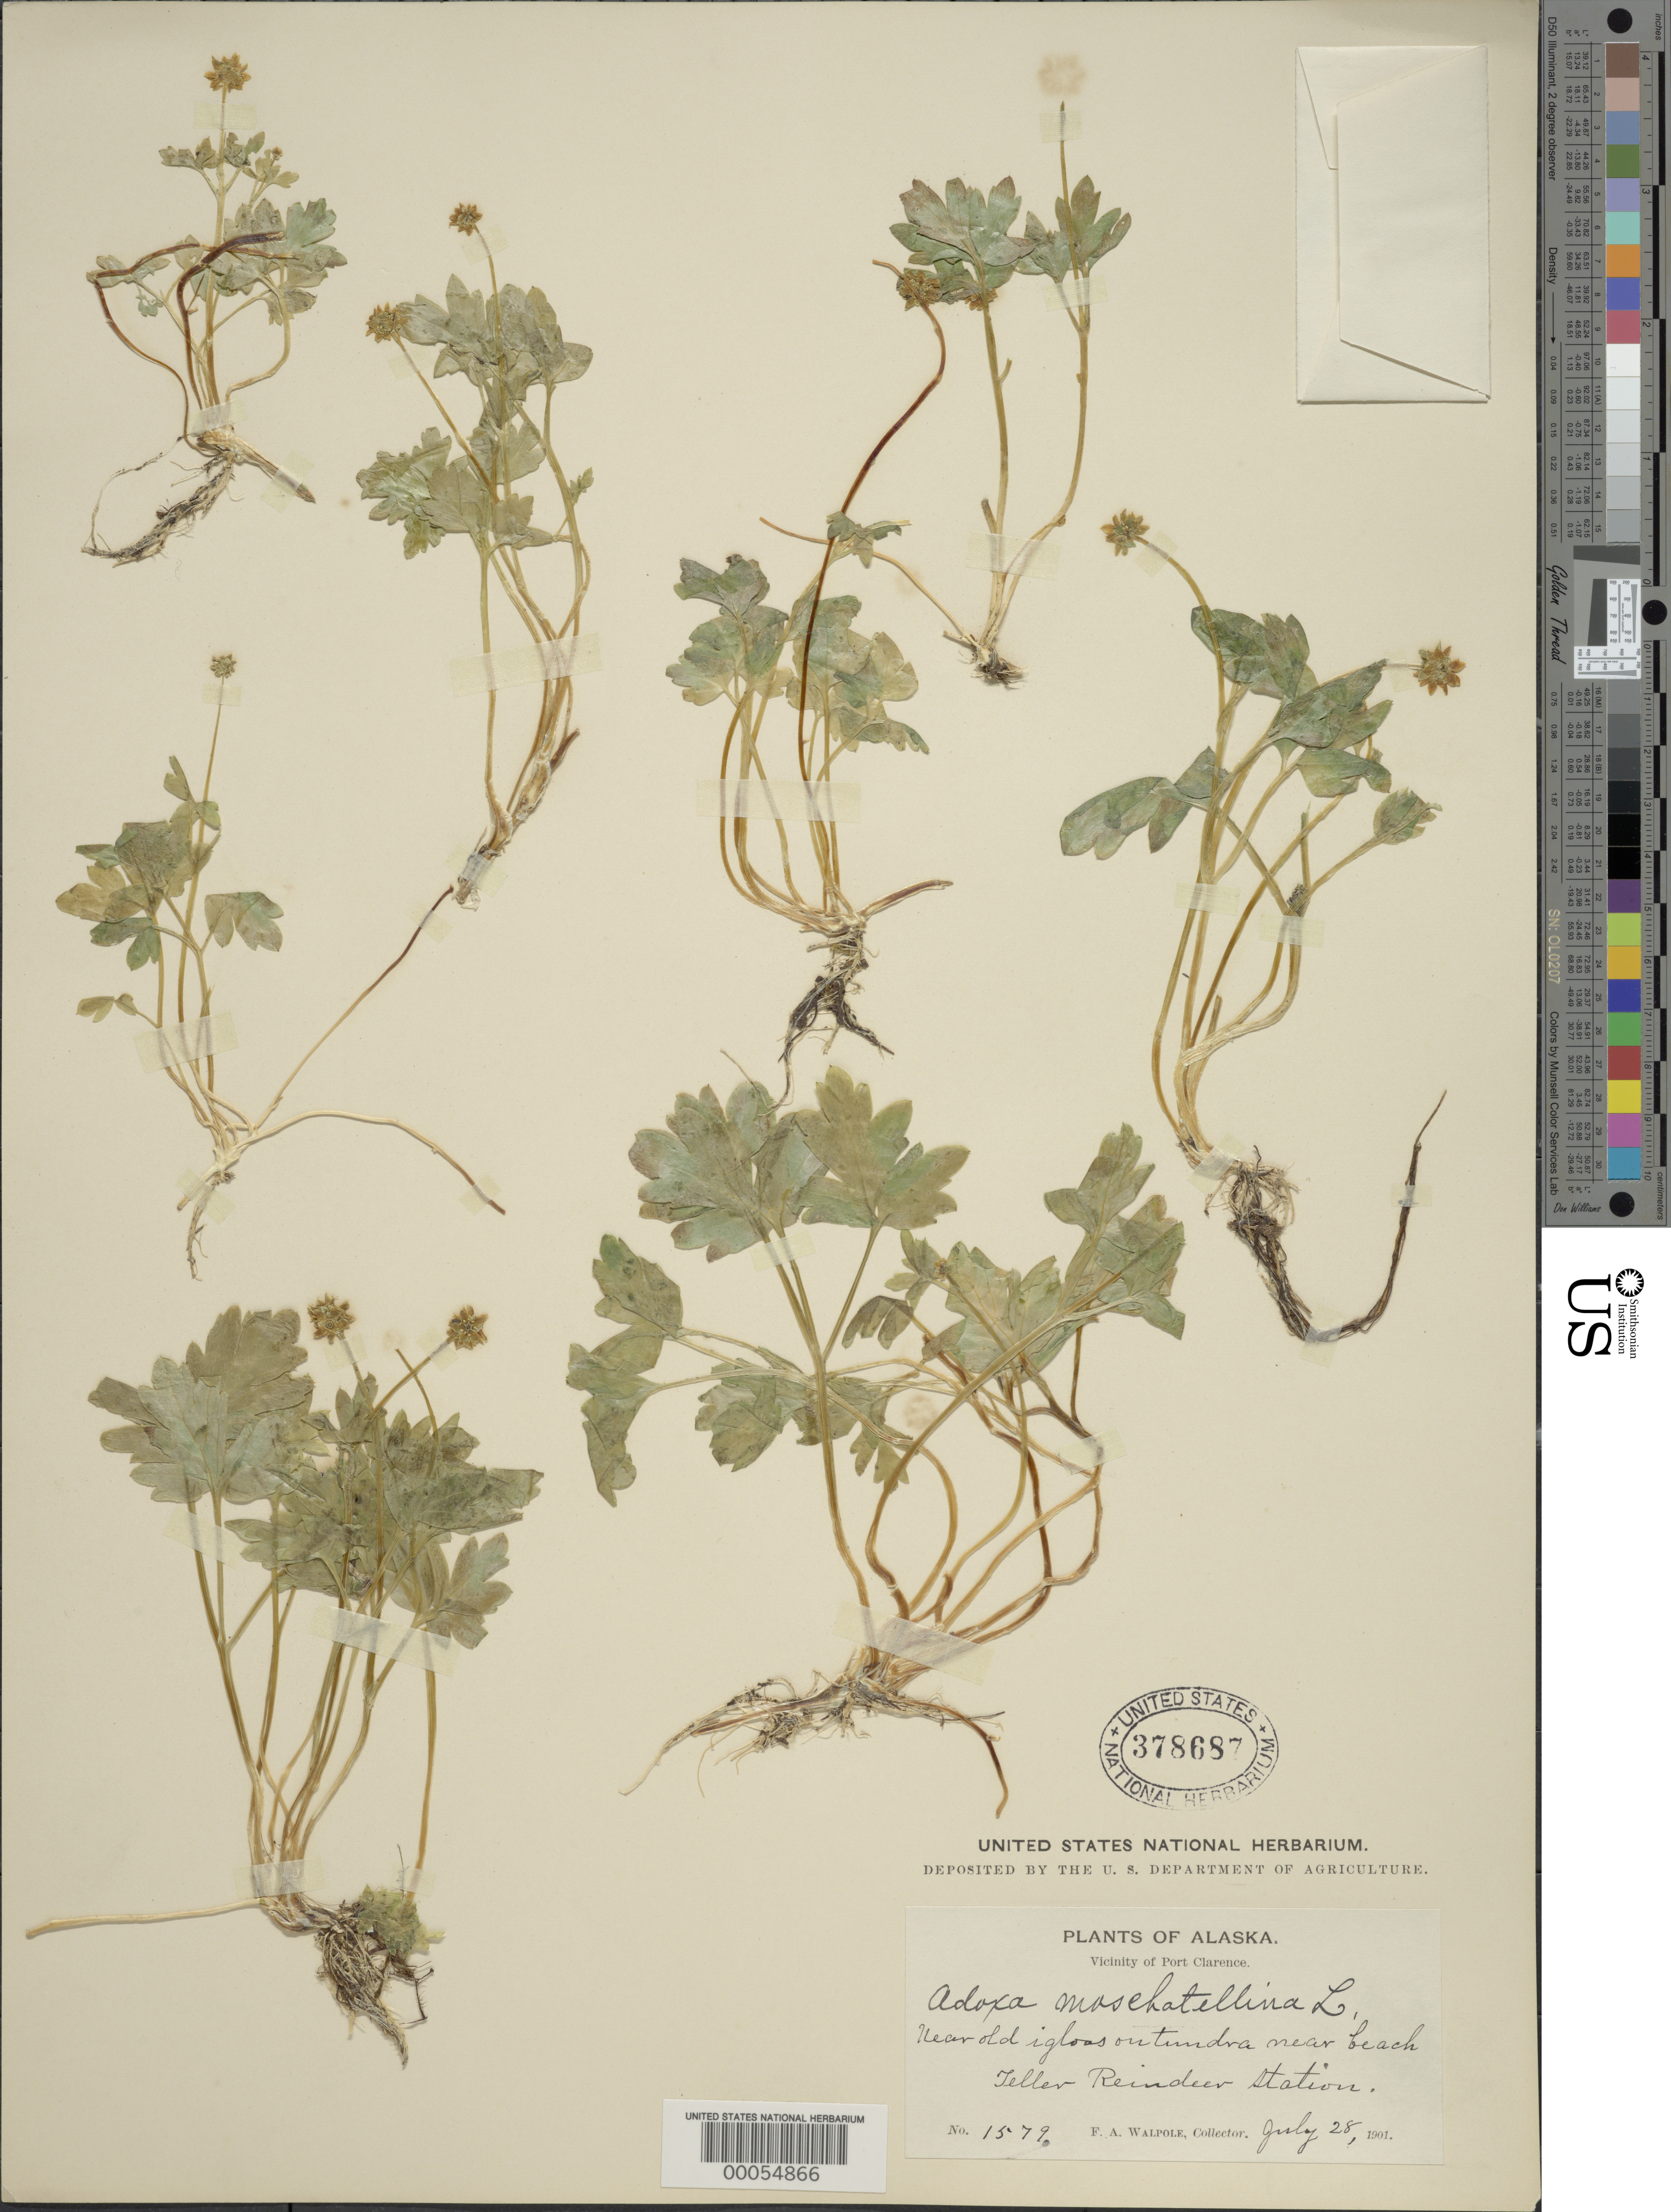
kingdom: Plantae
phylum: Tracheophyta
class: Magnoliopsida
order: Dipsacales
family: Viburnaceae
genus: Adoxa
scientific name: Adoxa moschatellina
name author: L.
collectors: F. Walpole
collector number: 1579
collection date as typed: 28 Jul 1901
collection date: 1901-07-28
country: United States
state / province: Alaska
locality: Port Clarence: Teller Reindeer Station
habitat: Near old igloo on tundra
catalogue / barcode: US 378687